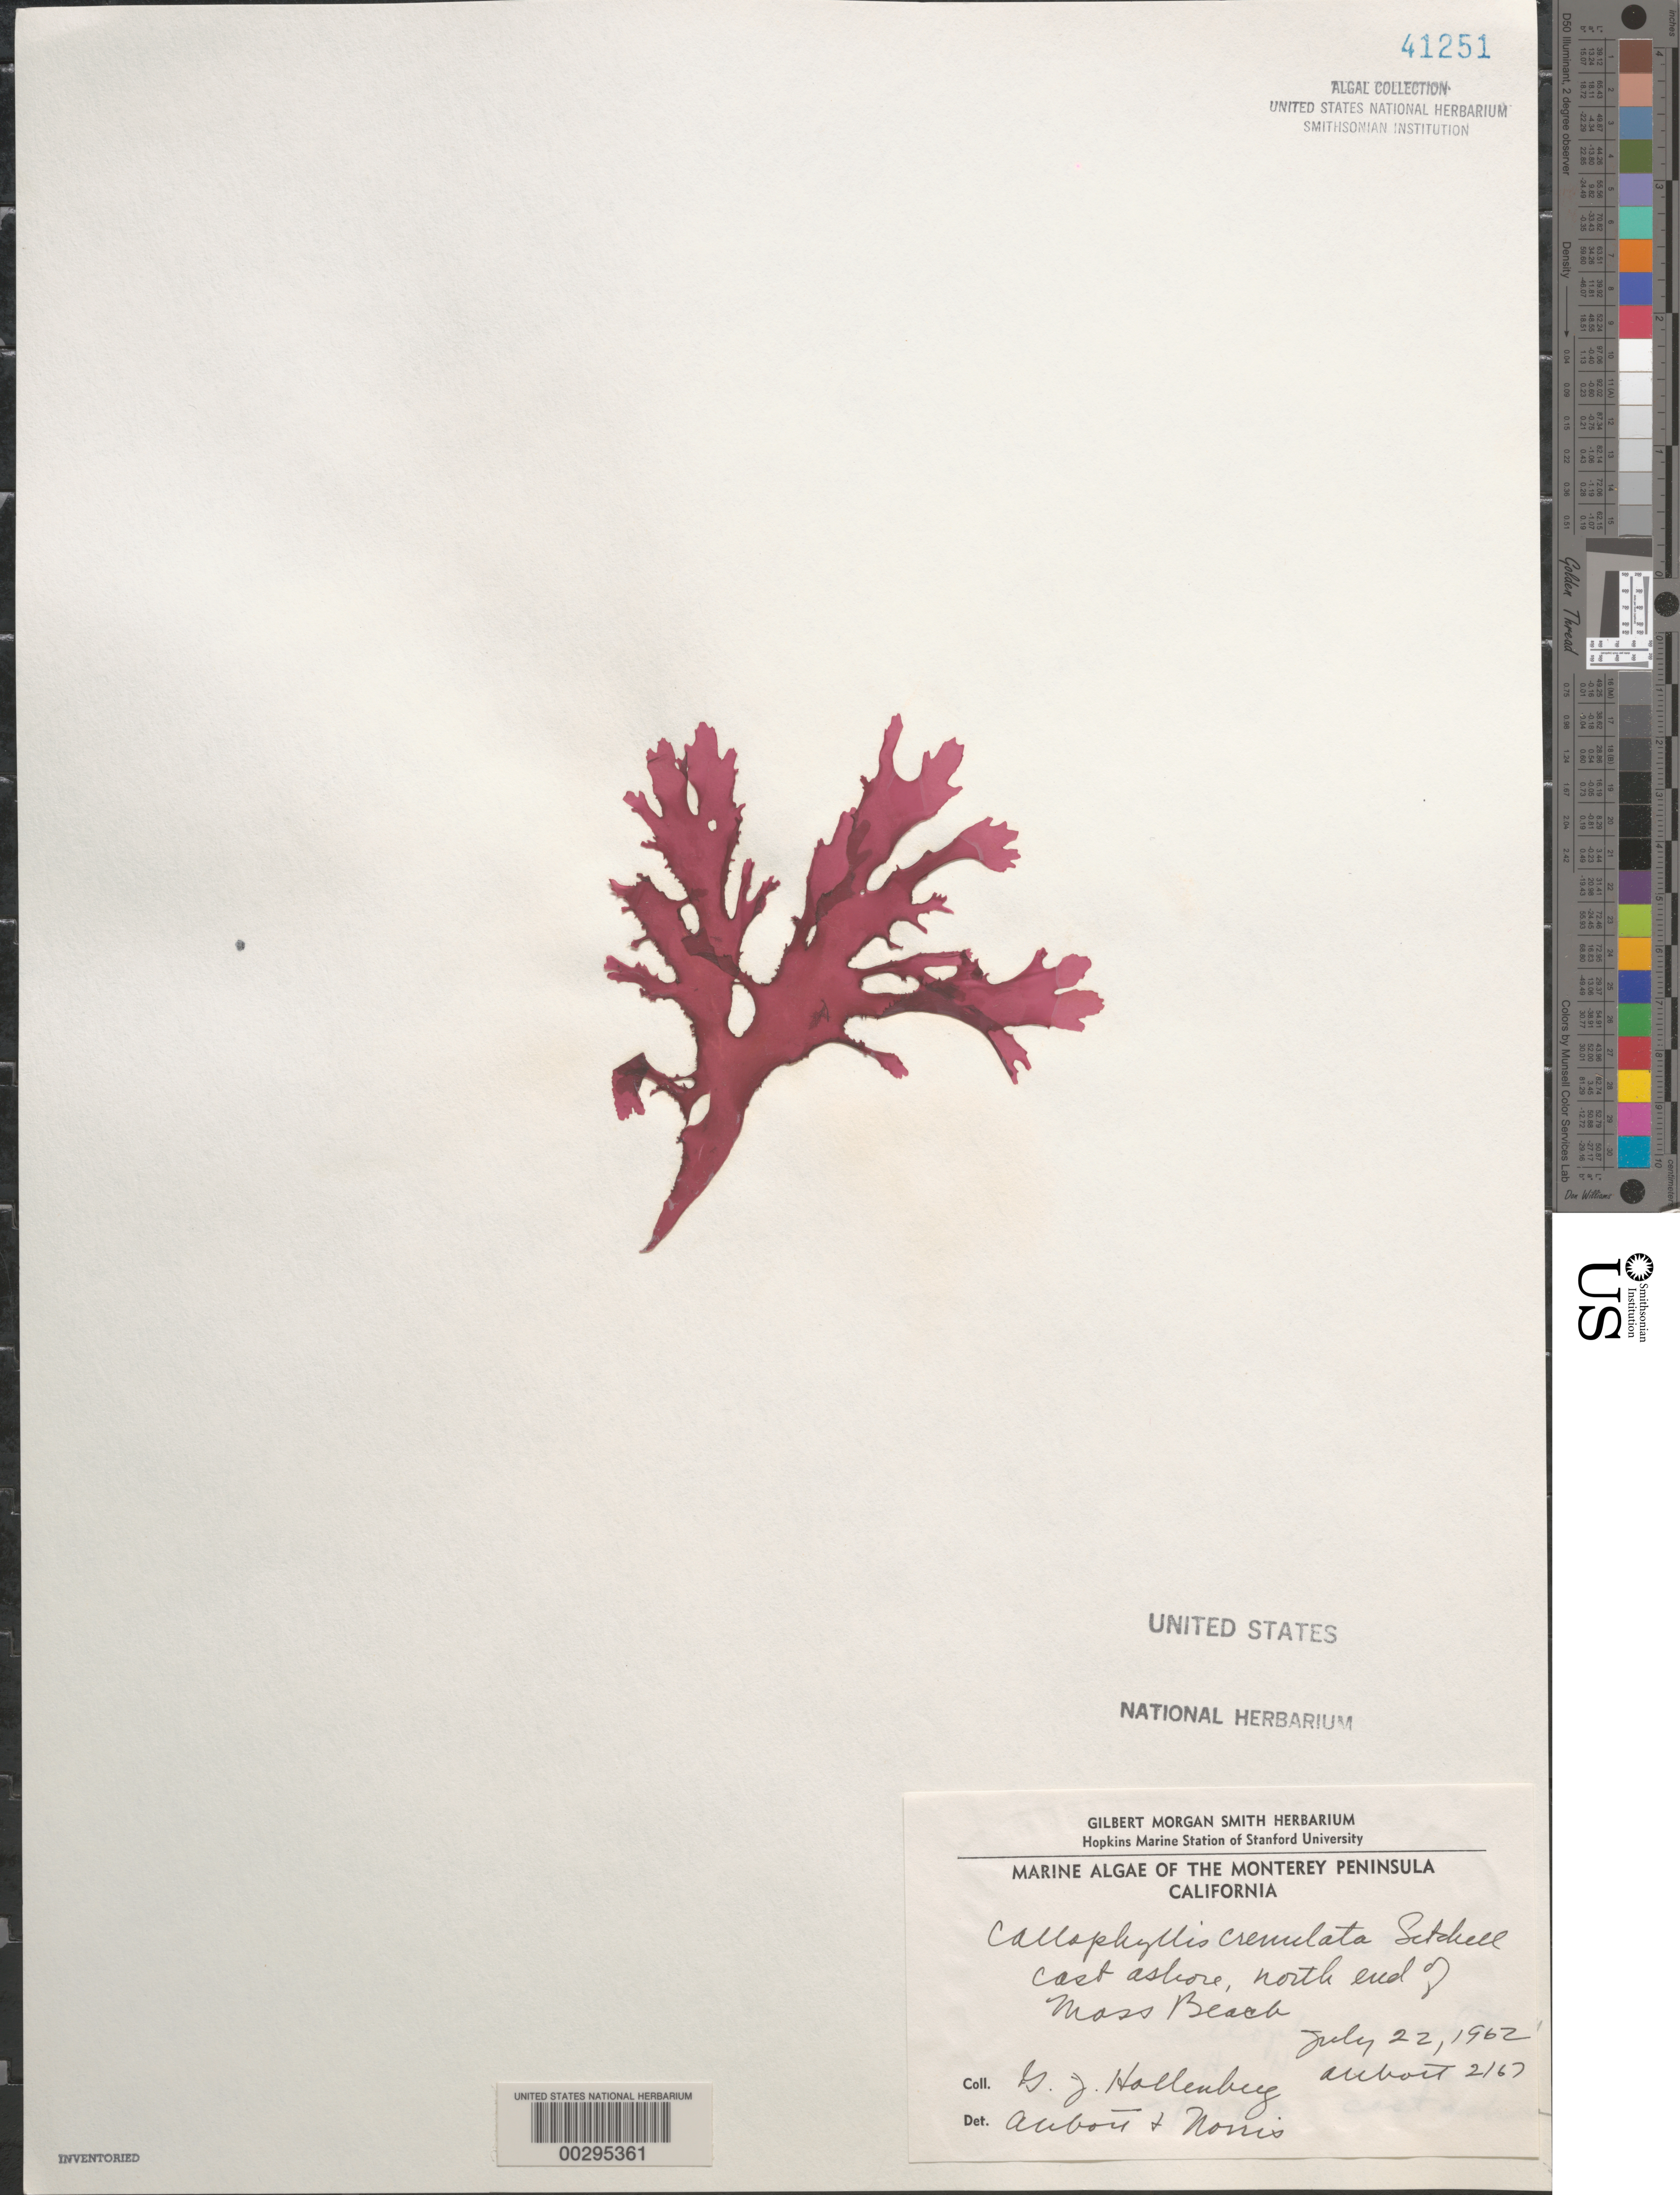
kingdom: Plantae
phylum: Rhodophyta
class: Florideophyceae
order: Gigartinales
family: Kallymeniaceae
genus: Callophyllis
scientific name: Callophyllis crenulata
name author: Setch.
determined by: Abbott, I. A.; Norris, R. E.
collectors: G. Hollenberg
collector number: IAA 2167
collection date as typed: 22 Jul 1962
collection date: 1962-07-22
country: United States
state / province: California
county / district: Monterey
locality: Moss Beach, north end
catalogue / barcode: US 41251